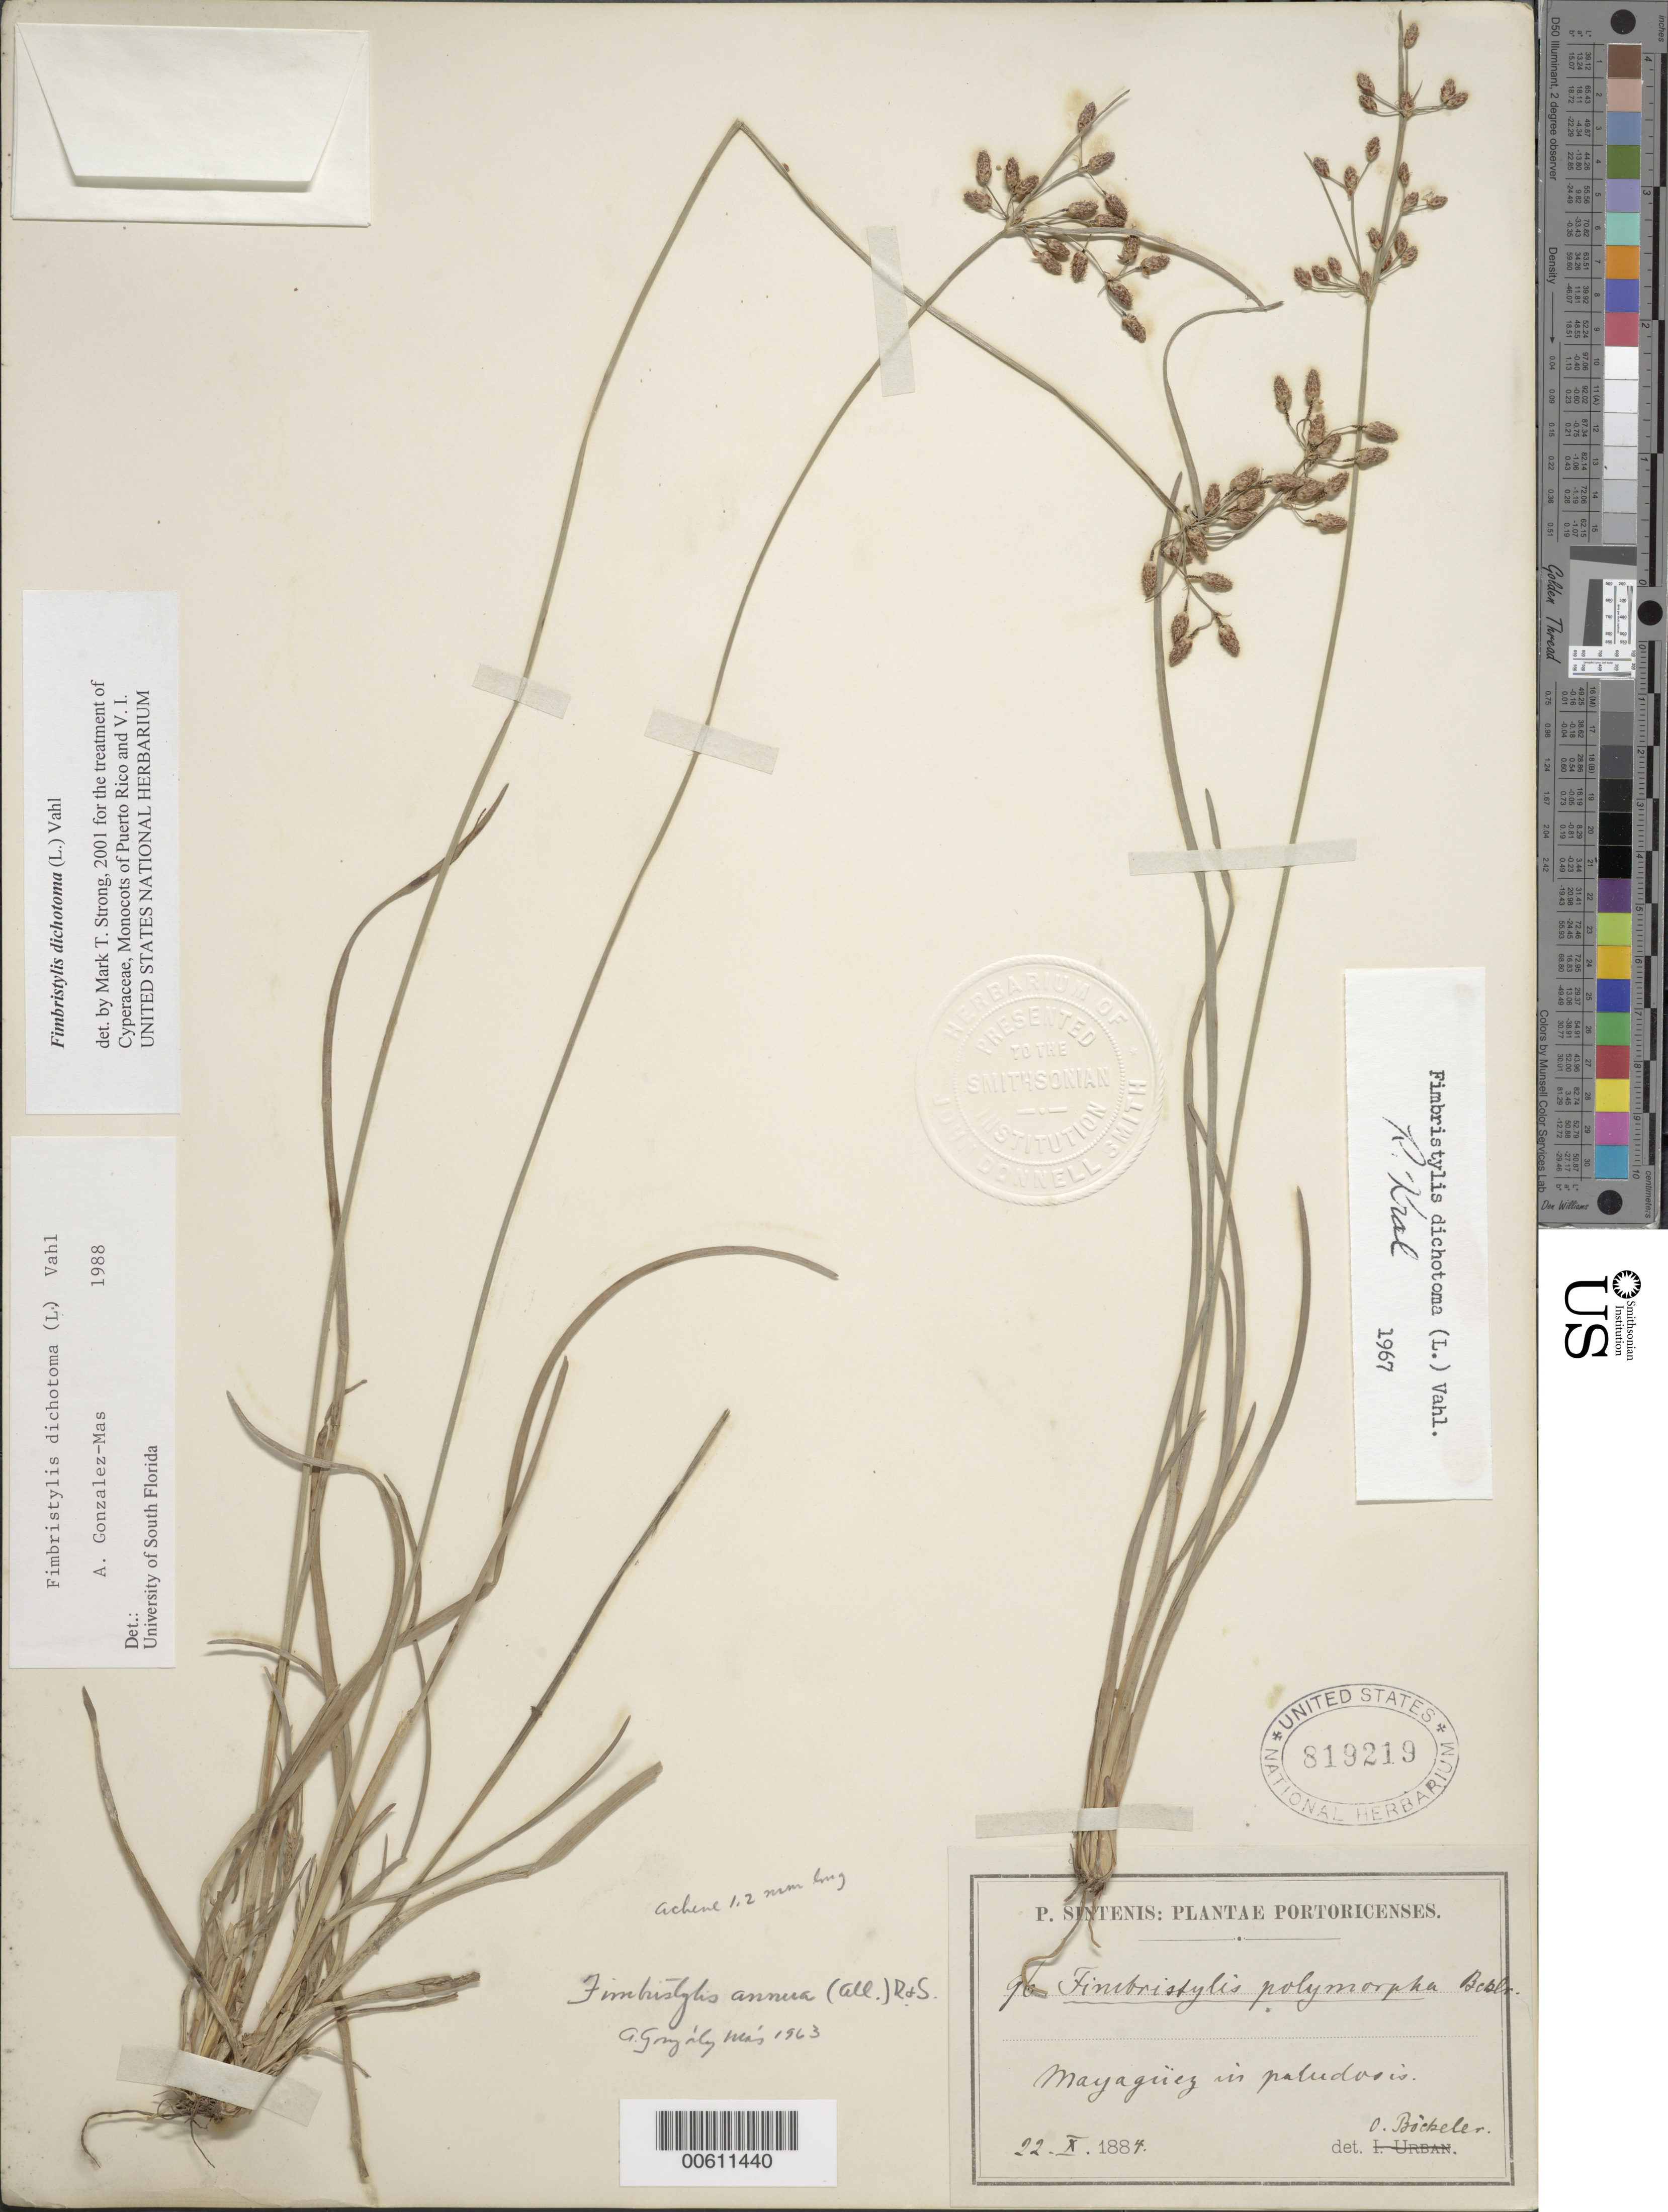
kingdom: Plantae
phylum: Tracheophyta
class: Liliopsida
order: Poales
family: Cyperaceae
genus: Fimbristylis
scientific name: Fimbristylis dichotoma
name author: (L.) Vahl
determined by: Strong, M. T., (US), Smithsonian Institution - National Museum of Natural History (UNITED STATES)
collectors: P. Sintenis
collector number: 96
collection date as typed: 22 Oct 1884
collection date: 1884-10-22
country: Puerto Rico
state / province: Mayagüez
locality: Mayagüez.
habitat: In paludosis.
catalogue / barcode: US 819219